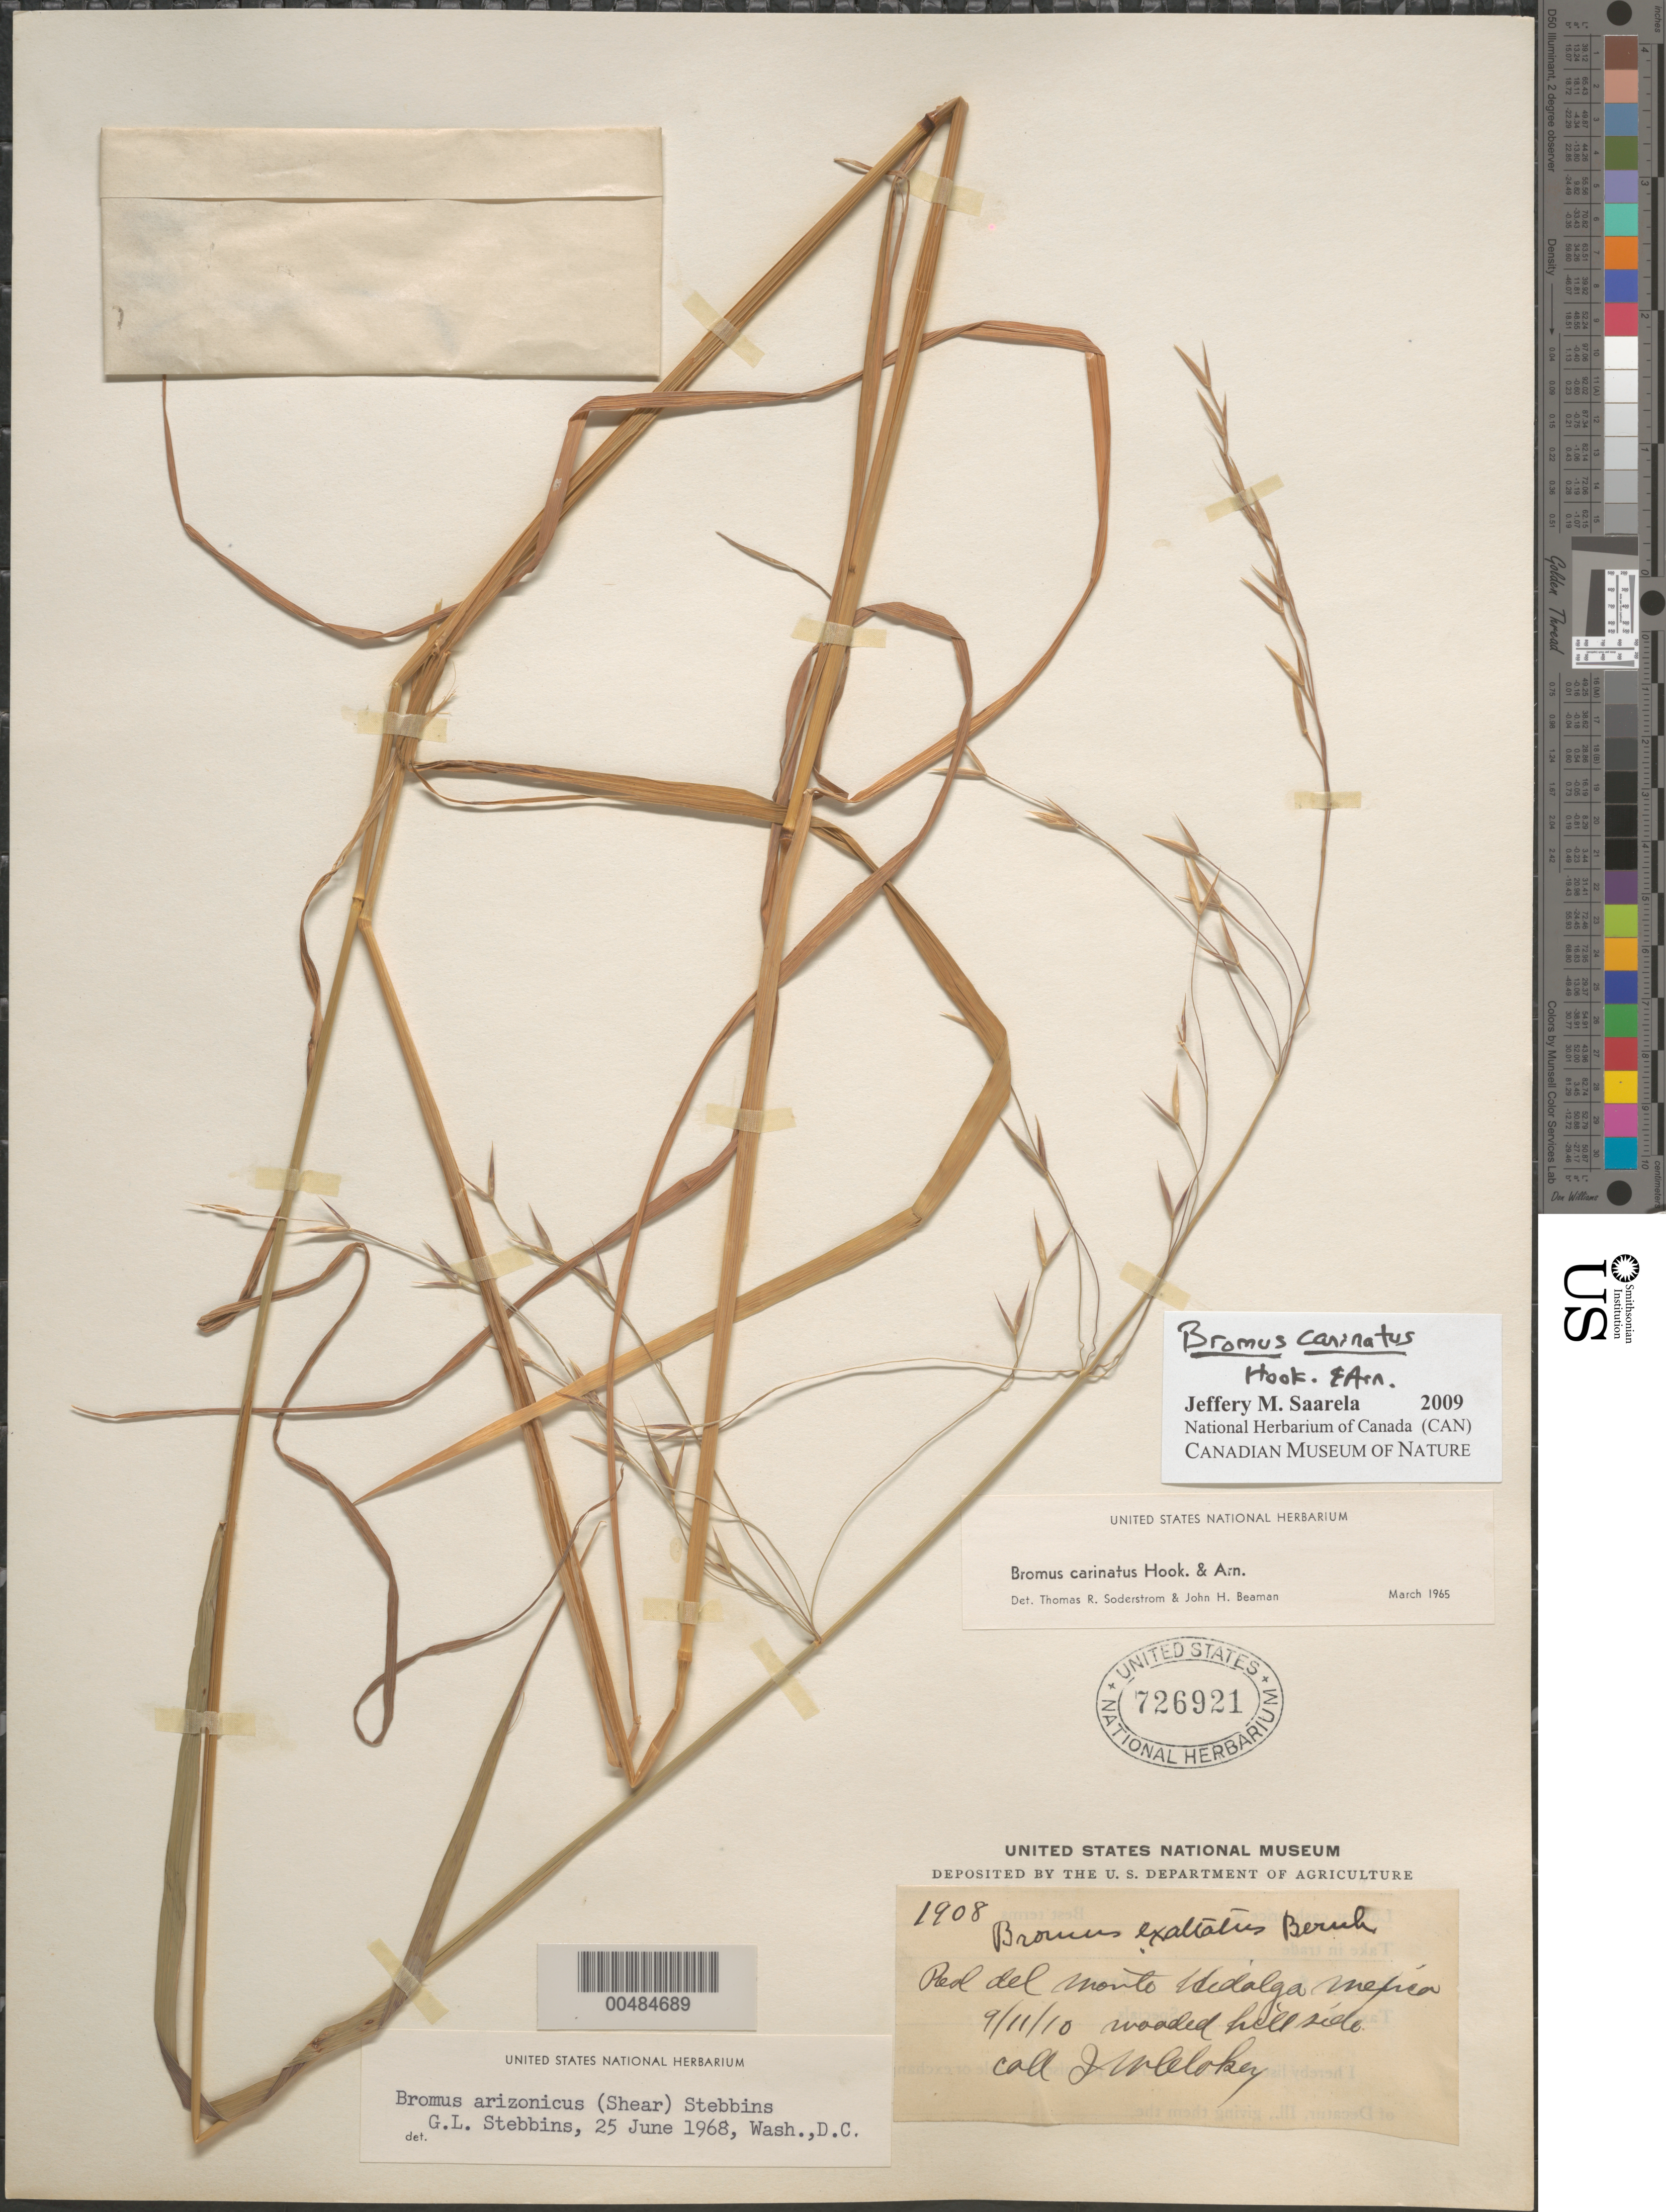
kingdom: Plantae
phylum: Tracheophyta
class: Liliopsida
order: Poales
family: Poaceae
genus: Bromus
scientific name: Bromus arizonicus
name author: (Shear) Stebbins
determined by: Stebbins, G. L.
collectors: I. W. Clokey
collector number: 1908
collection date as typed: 11 Sep 1910 or 9 Nov 1910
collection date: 1910-09-11 or 1910-11-09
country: Mexico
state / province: Hidalgo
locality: Real del Monte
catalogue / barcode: US 726921